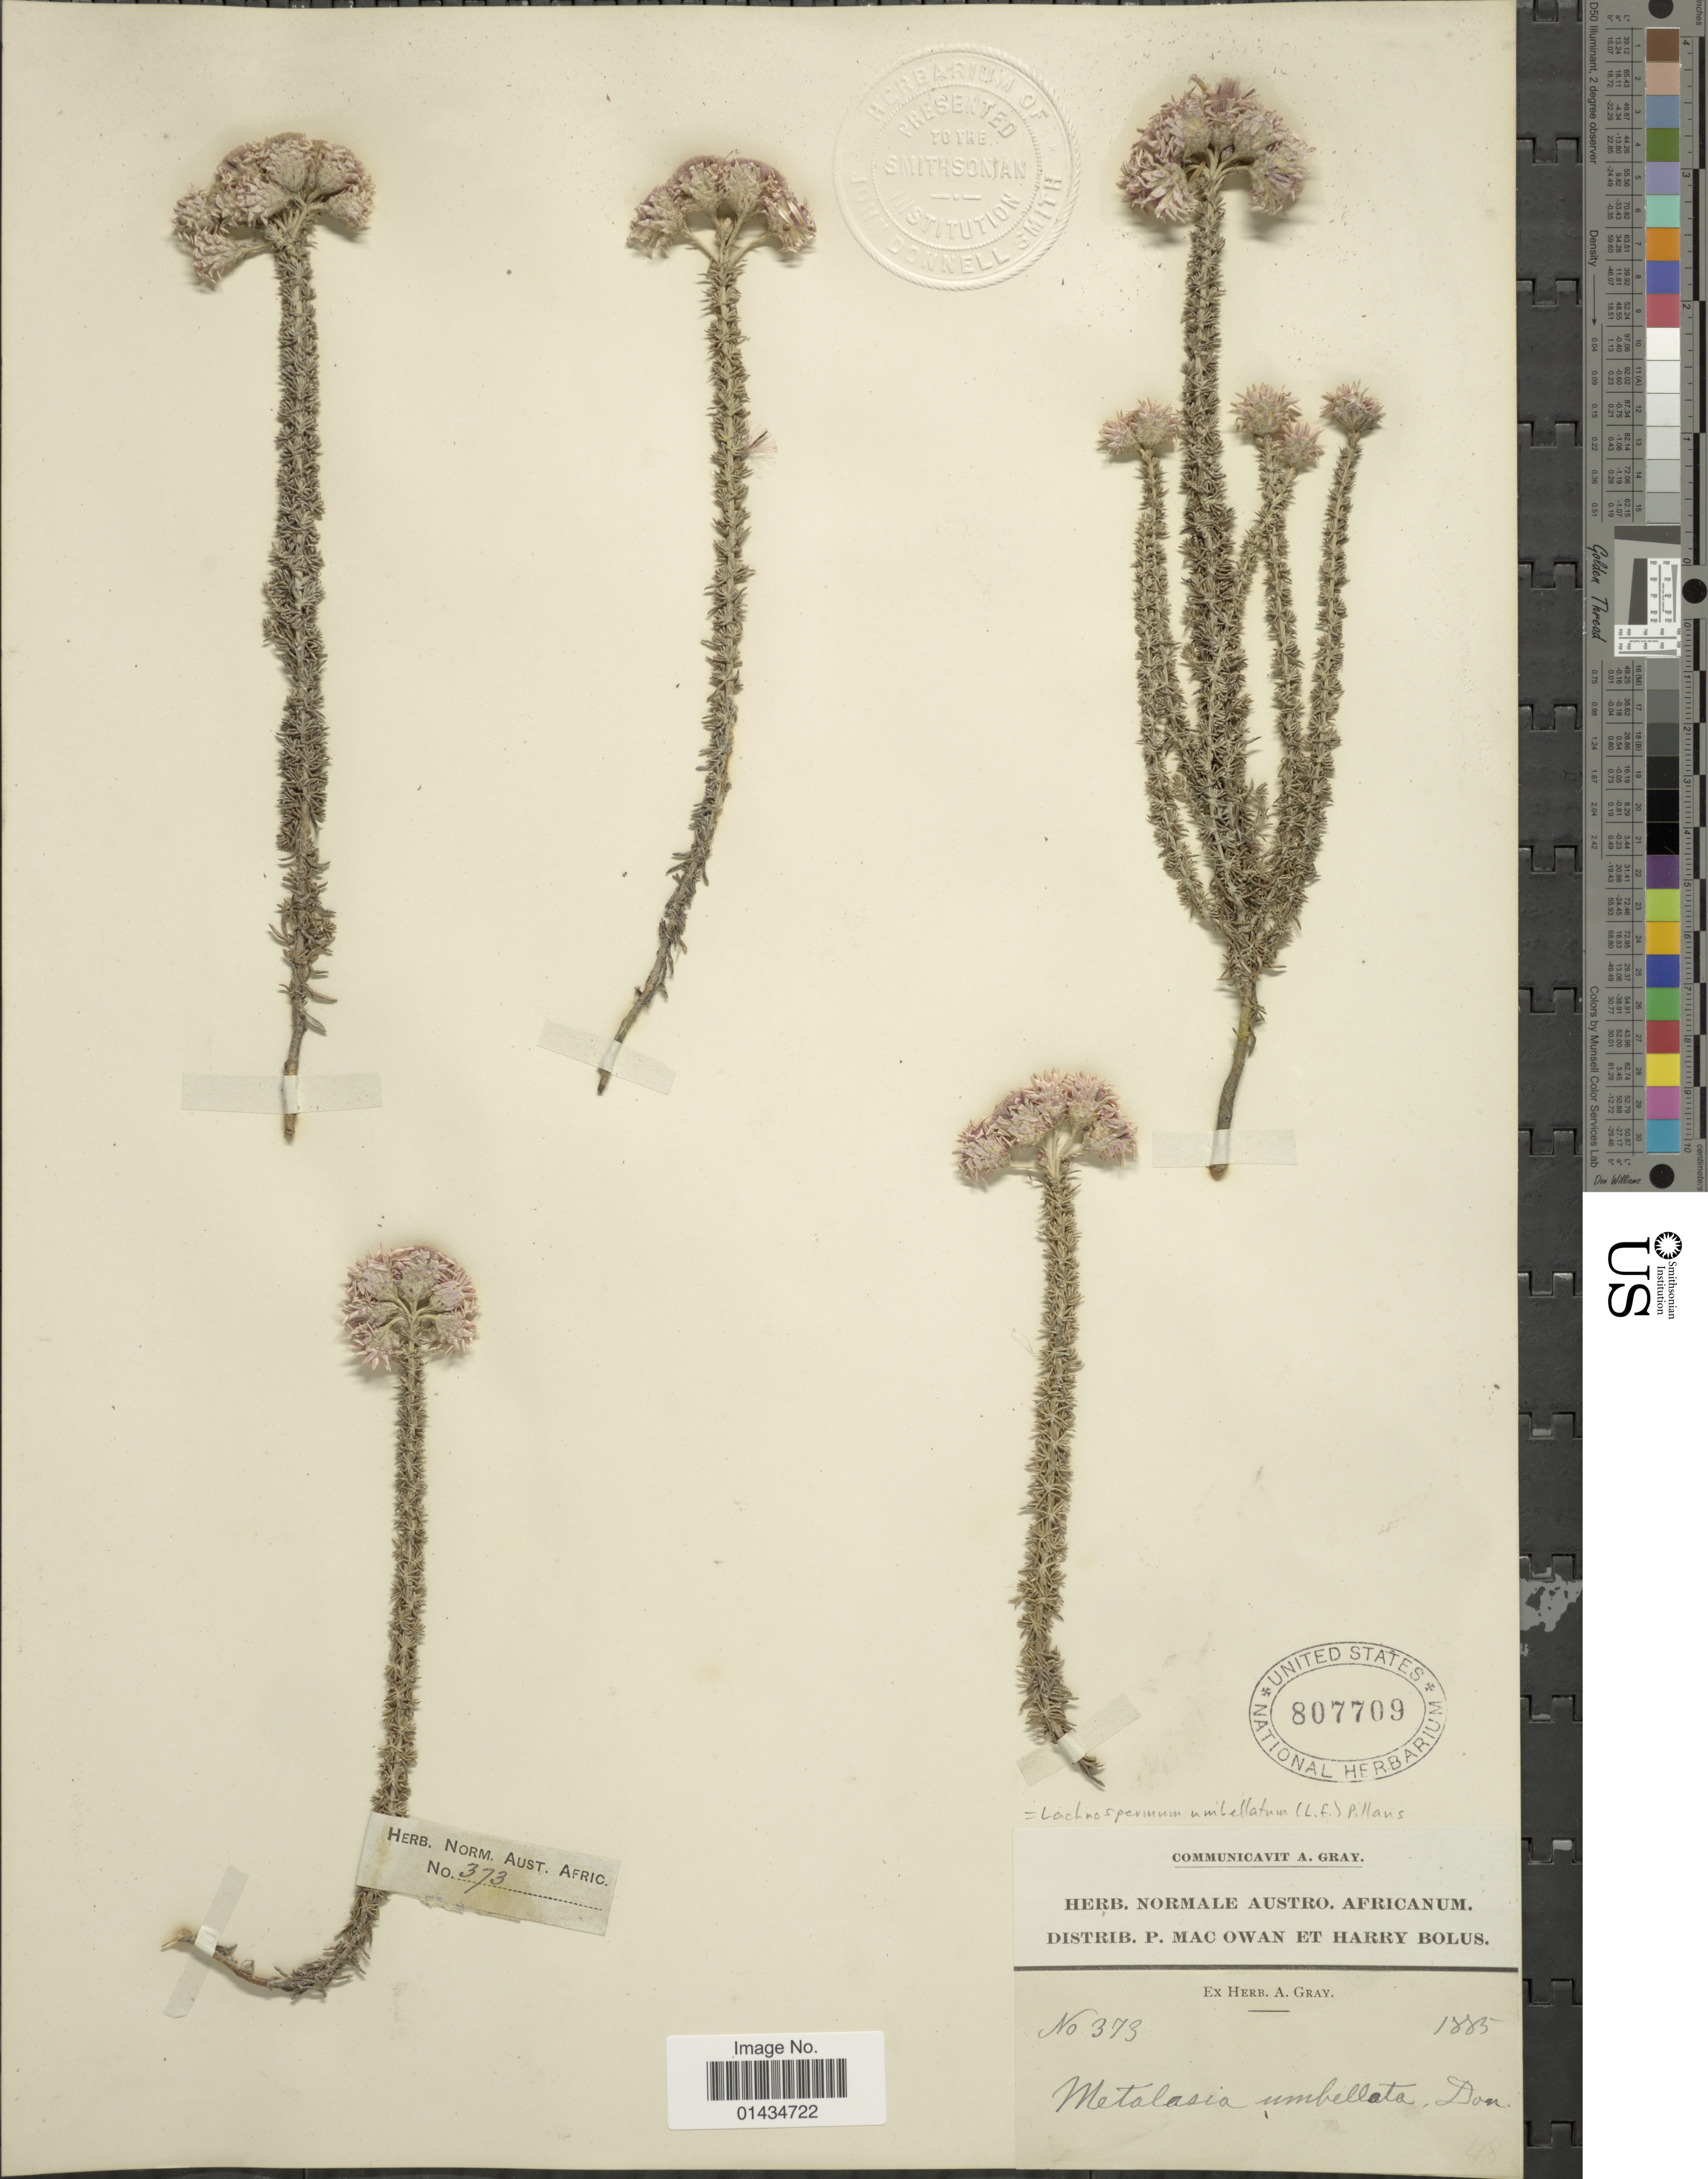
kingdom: Plantae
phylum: Tracheophyta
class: Magnoliopsida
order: Asterales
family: Asteraceae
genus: Lachnospermum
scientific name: Lachnospermum umbellatum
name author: (L. f.) Pillans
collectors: P. MacOwan & H. Bolus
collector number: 373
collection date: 1885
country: South Africa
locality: Umbellata, Don. [unsure placement]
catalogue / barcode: US 807709